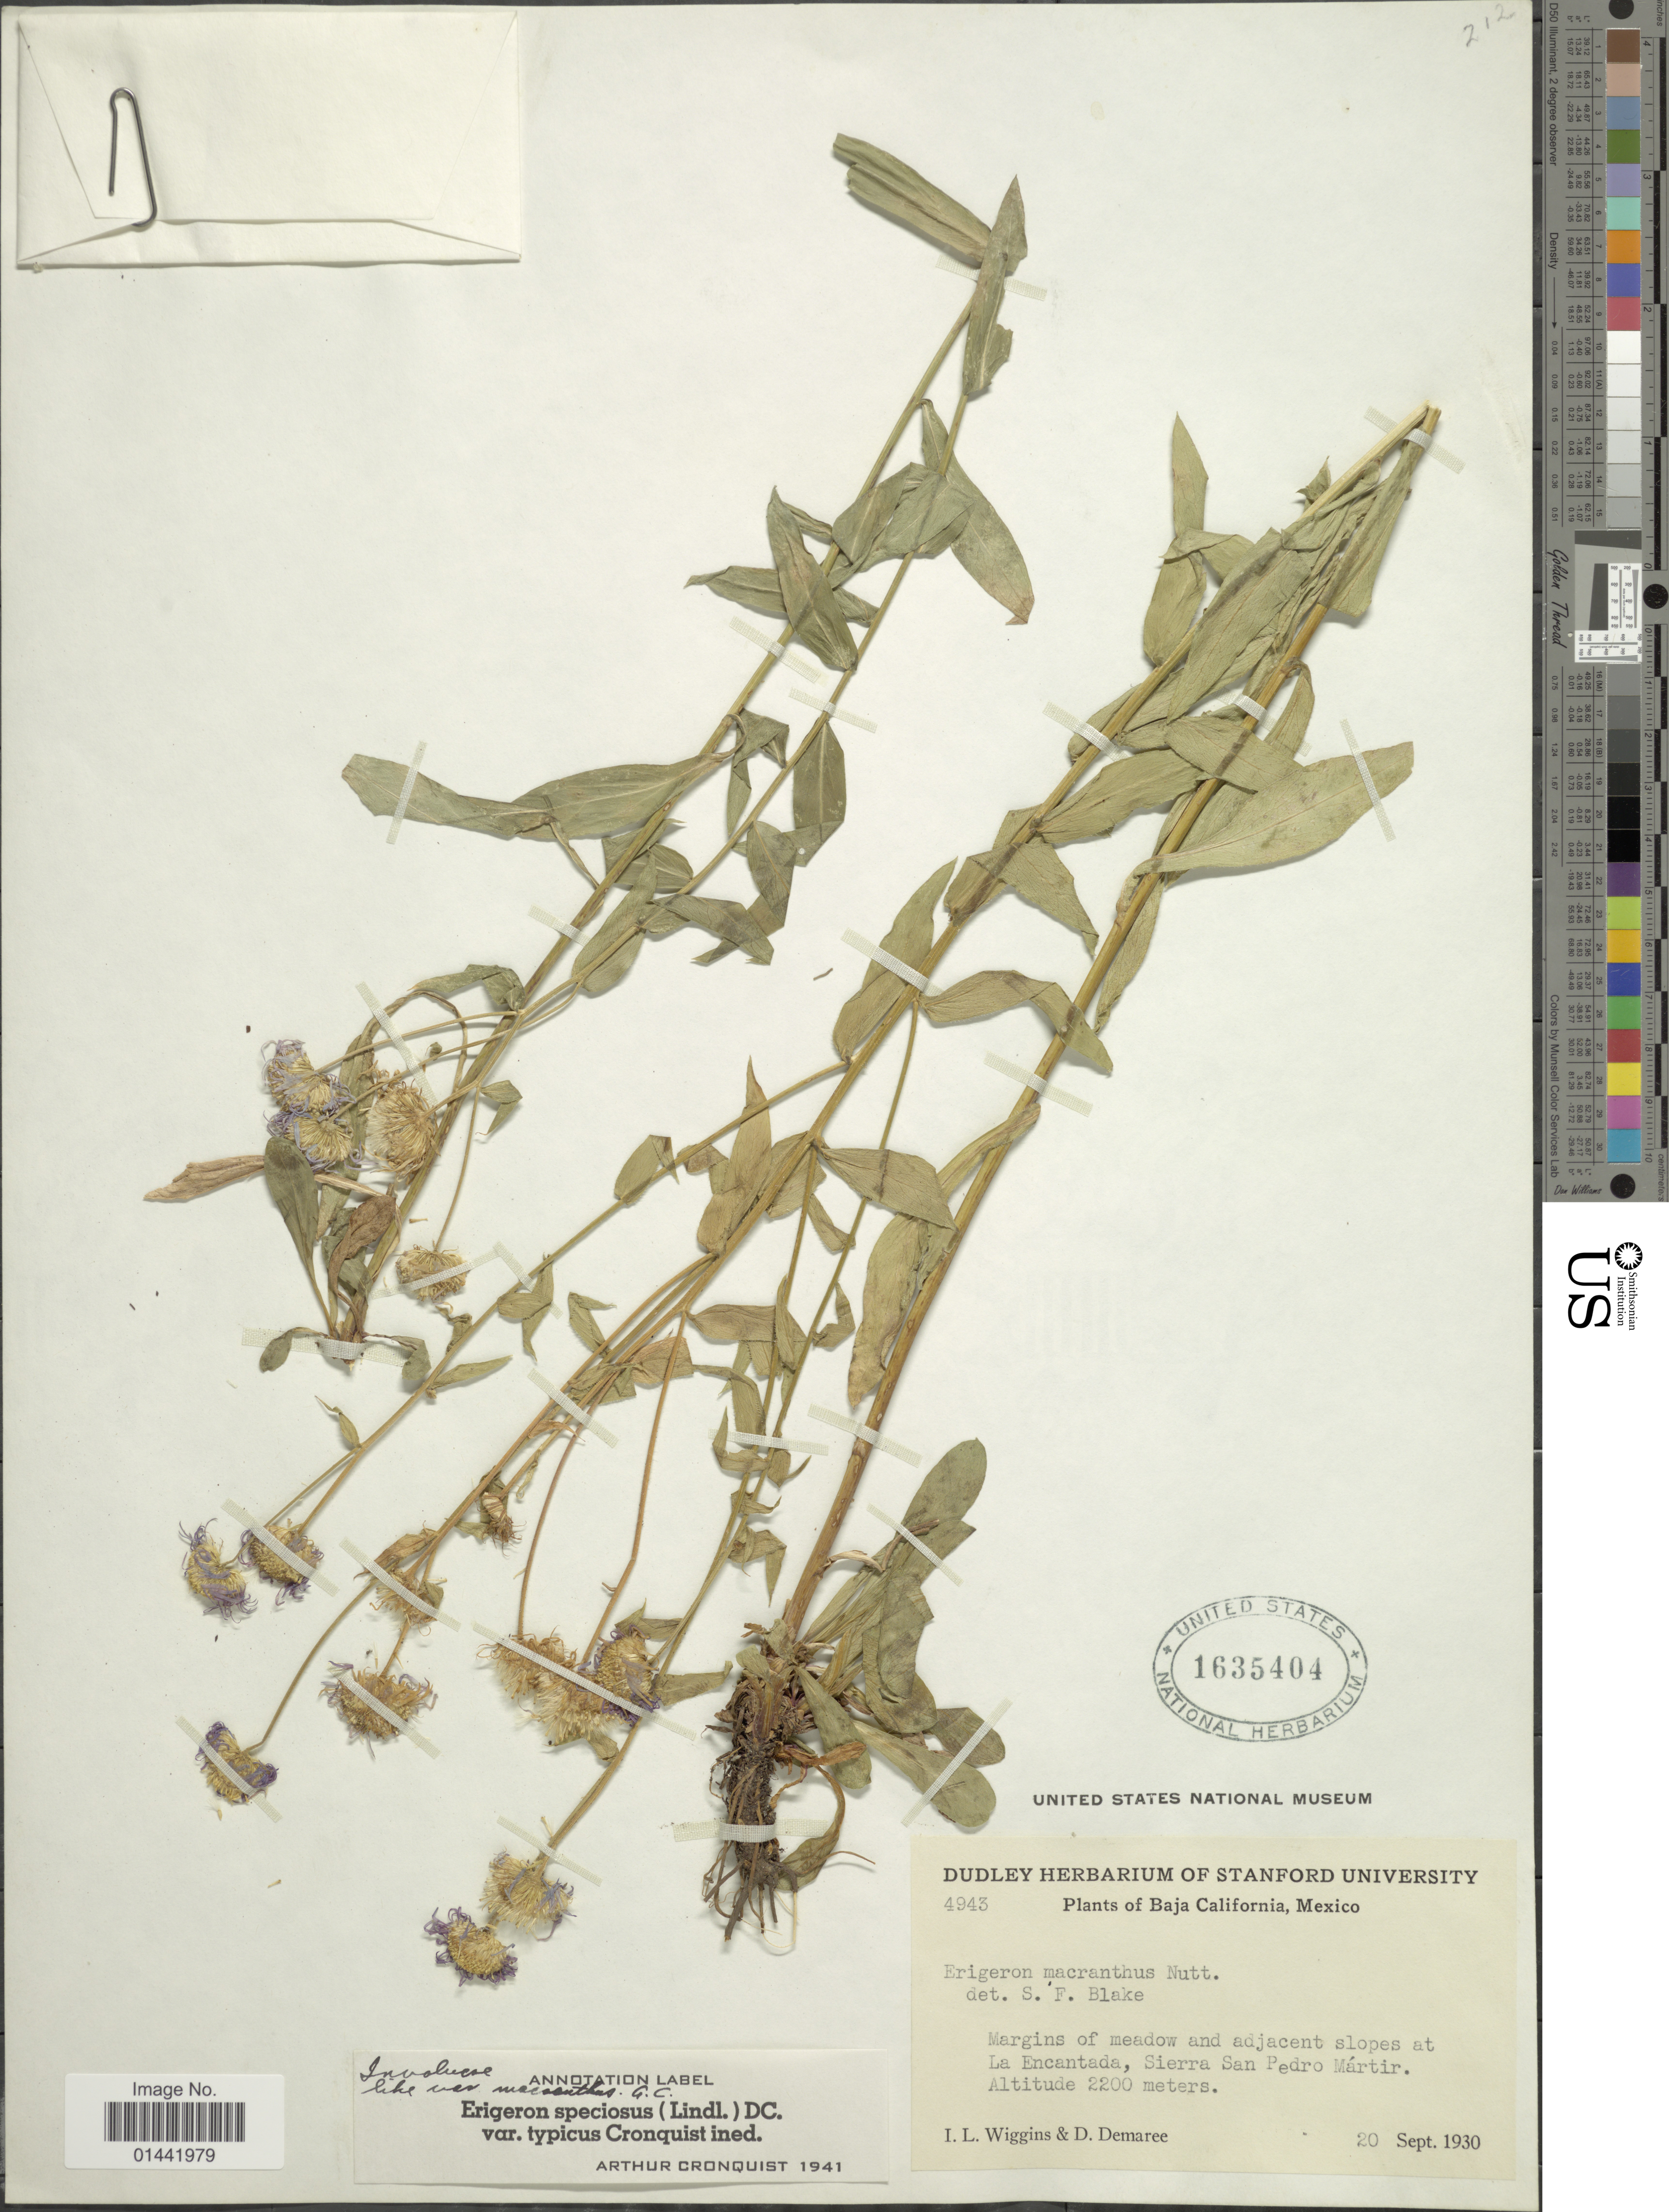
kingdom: Plantae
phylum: Tracheophyta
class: Magnoliopsida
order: Asterales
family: Asteraceae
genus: Erigeron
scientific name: Erigeron speciosus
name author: (Lindl.) DC.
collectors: I. L. Wiggins & D. Demaree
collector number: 4943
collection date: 1930-09-20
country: Mexico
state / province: Baja California Sur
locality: Margins of meadow and adjacent slopes at La Encantada, Sierra San Pedro Mártir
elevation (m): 2200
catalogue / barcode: US 1635404